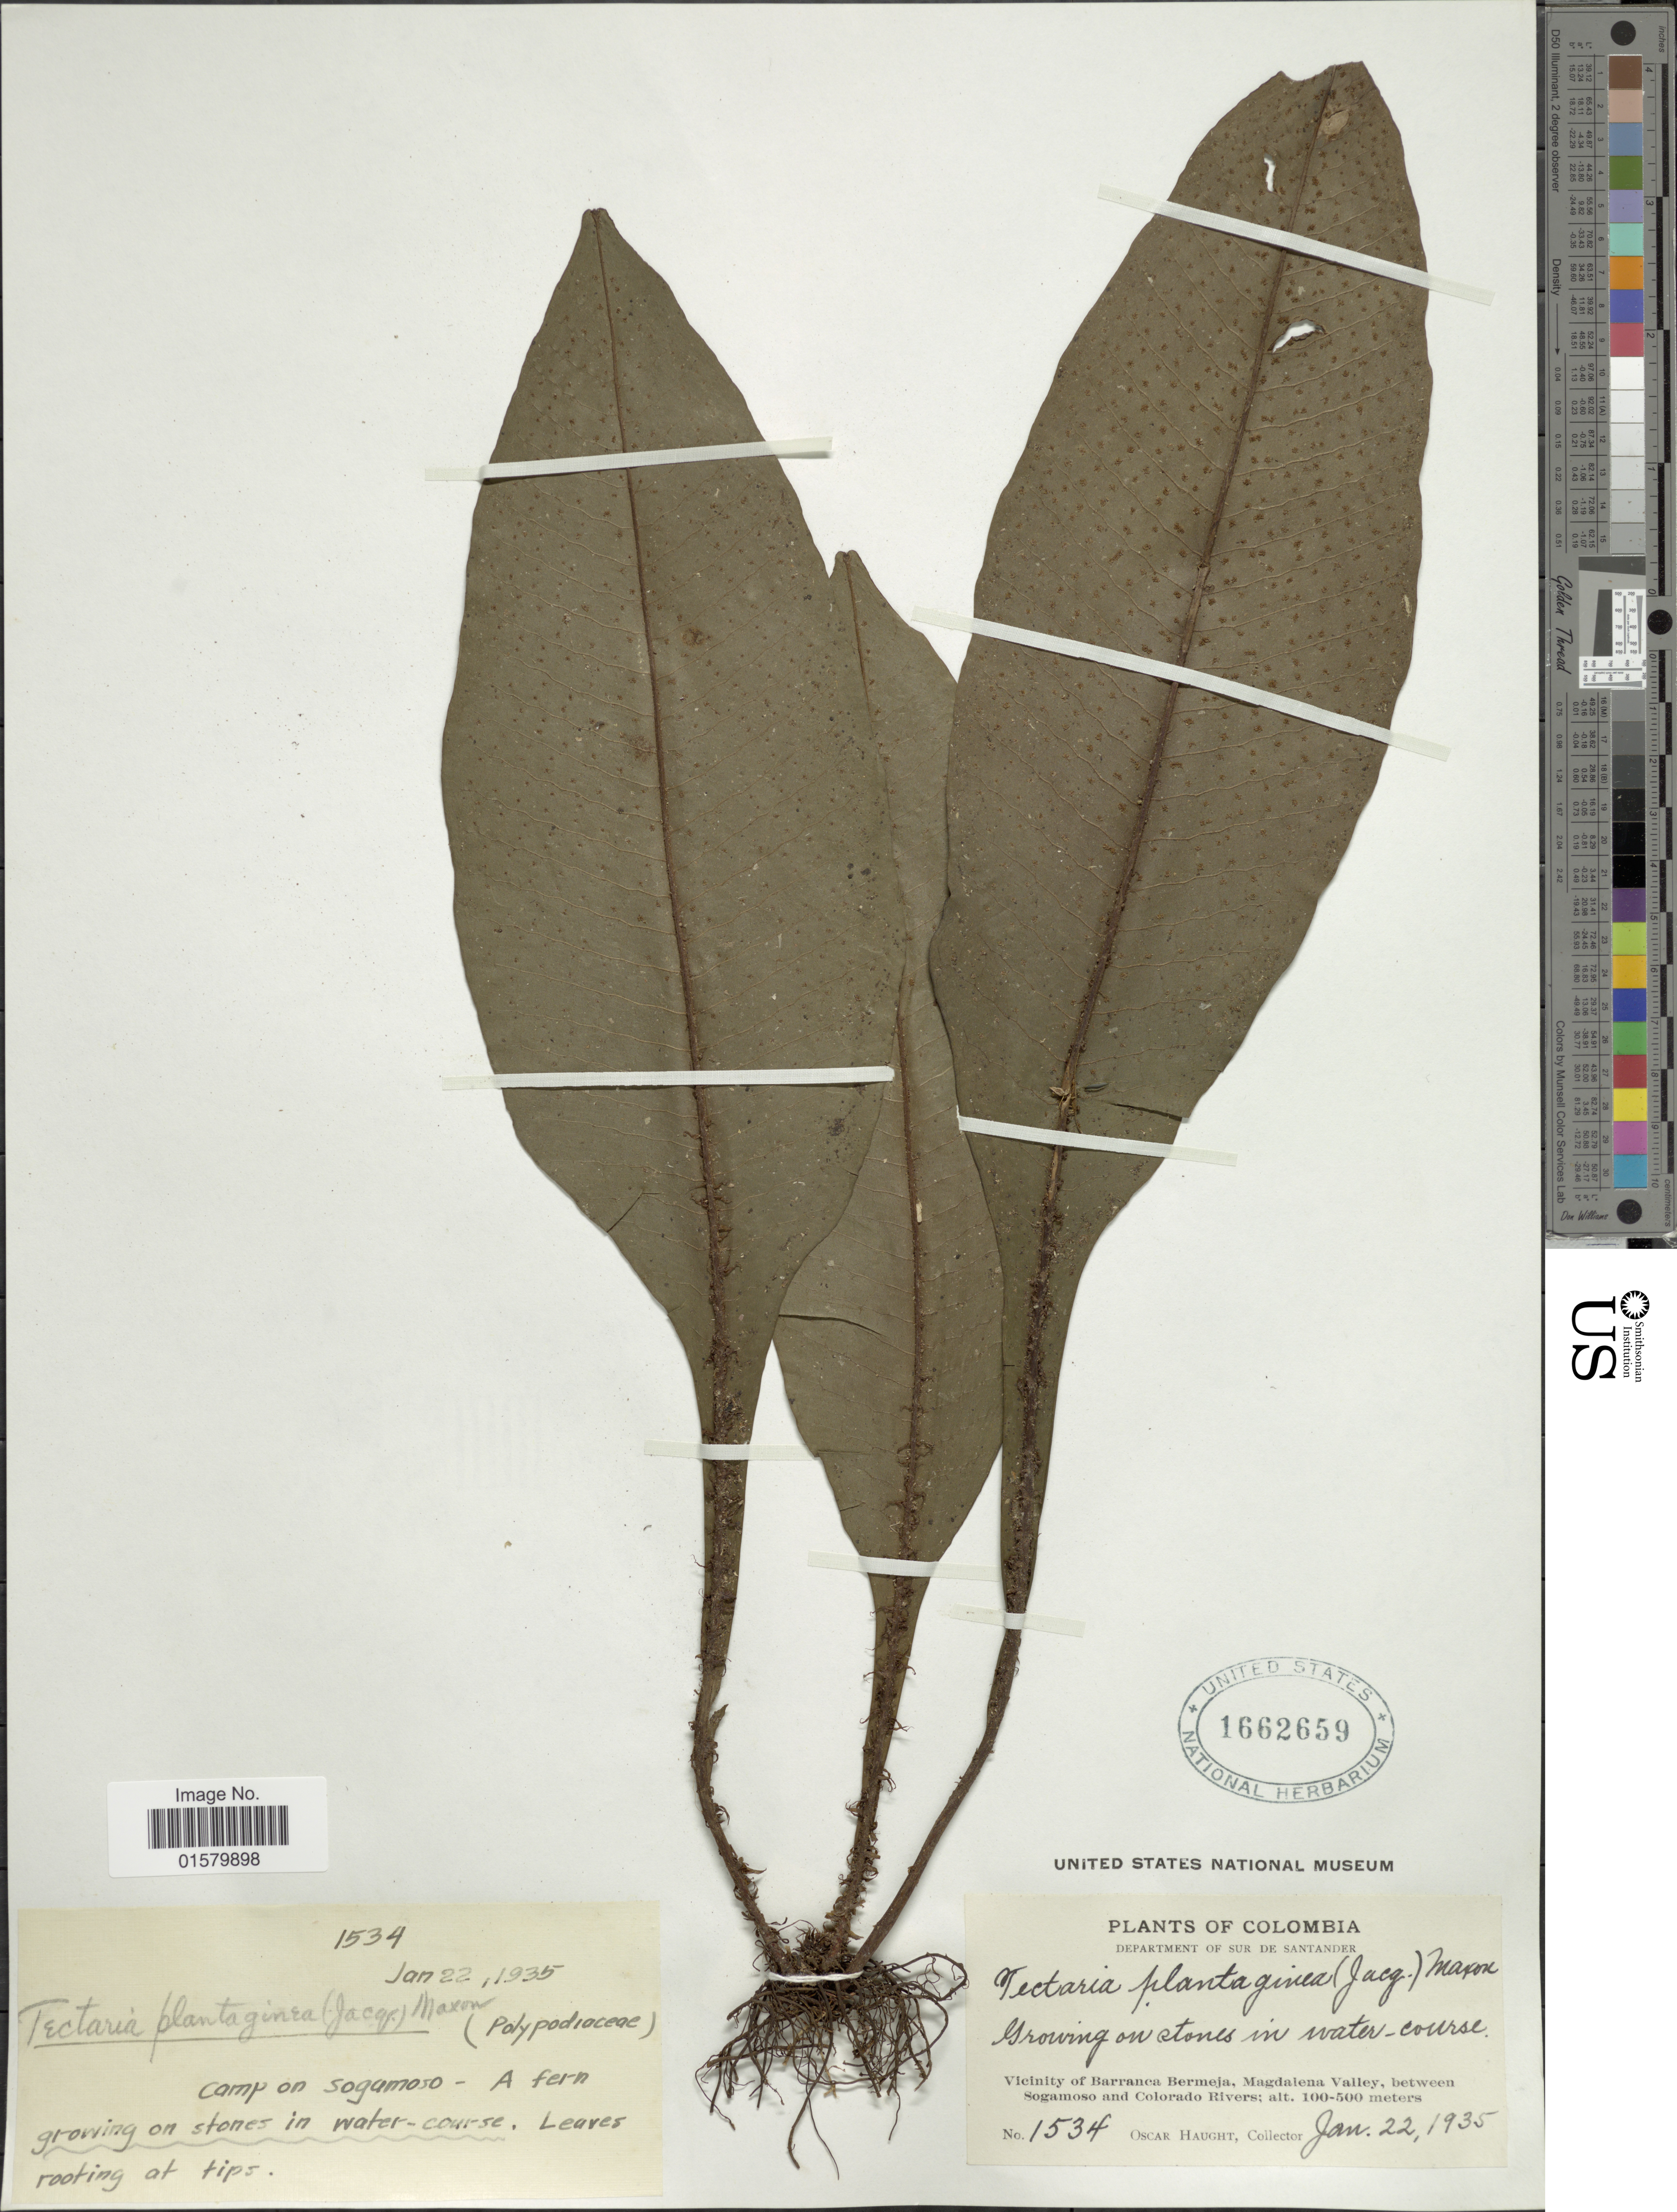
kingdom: Plantae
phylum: Tracheophyta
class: Polypodiopsida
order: Polypodiales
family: Tectariaceae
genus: Tectaria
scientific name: Tectaria plantaginea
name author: (Jacq.) Maxon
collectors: O. Haught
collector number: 1534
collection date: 1935-01-22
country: Colombia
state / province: Santander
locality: Department of Sur de Santander, Vicinity of Barranca Bermeja, Magdalena Valley, between Sogamoso and Colorado Rivers, Camp on Sogamoso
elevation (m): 100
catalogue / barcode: US 1662659